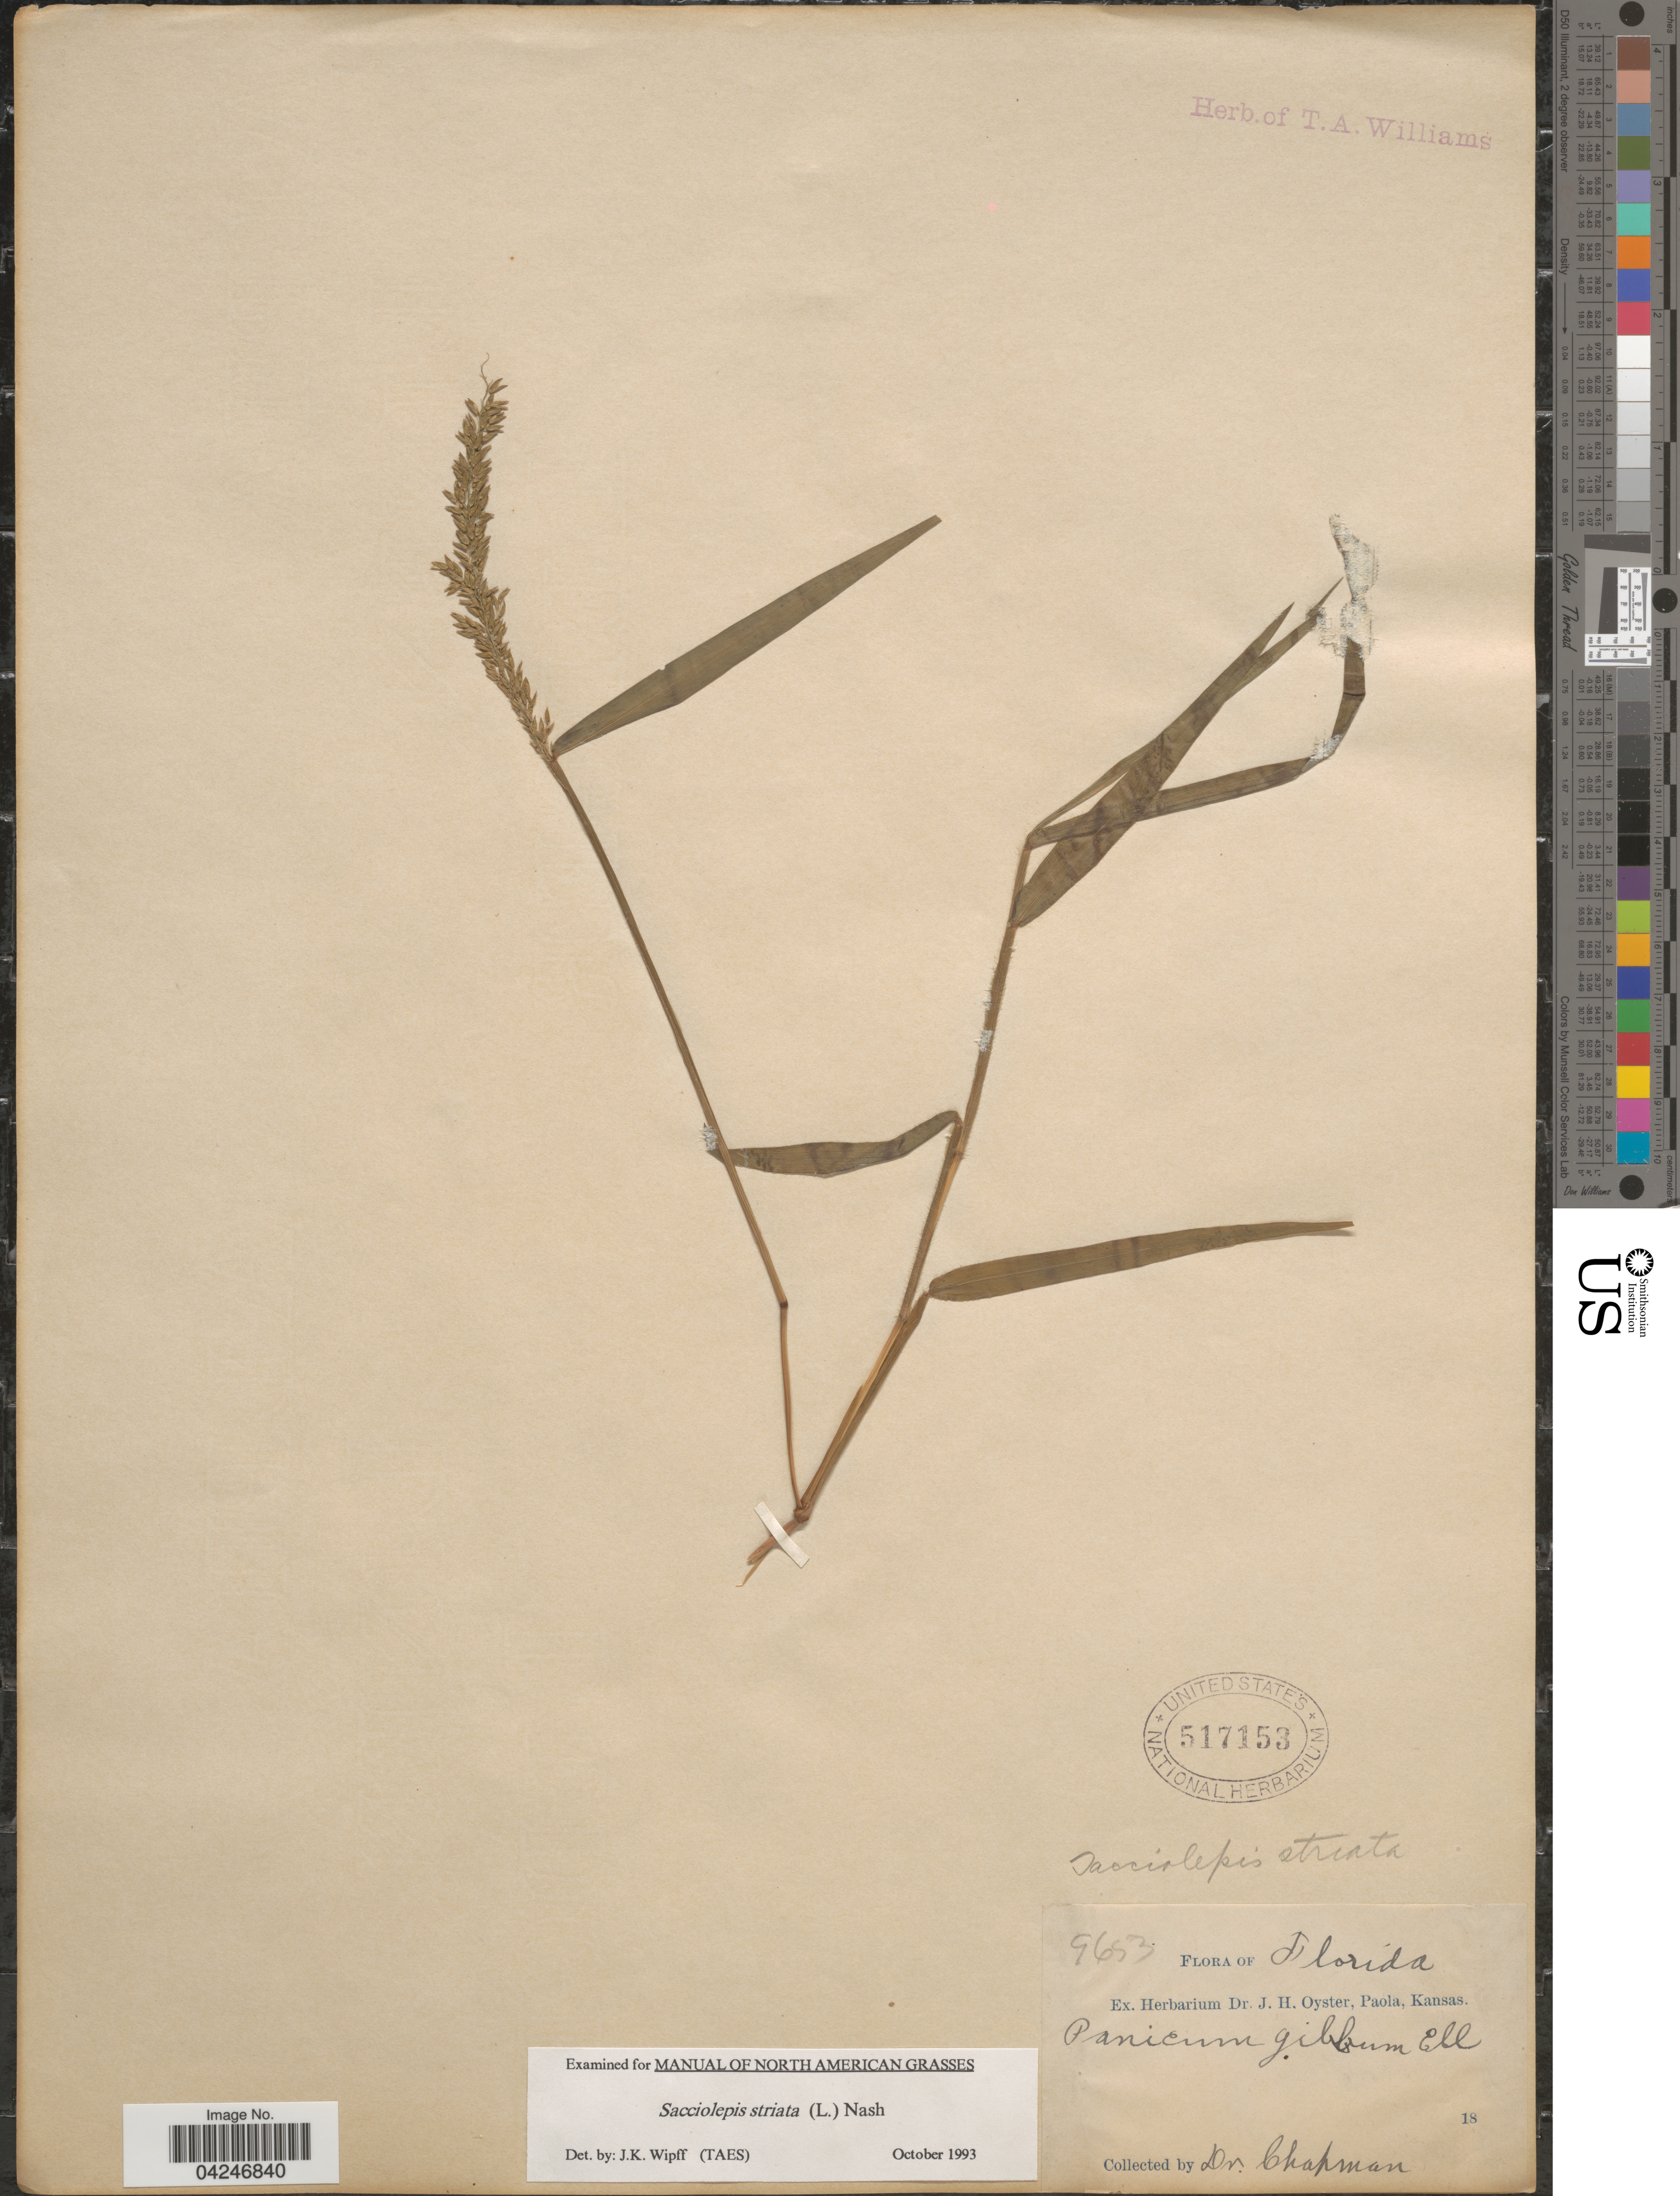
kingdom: Plantae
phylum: Tracheophyta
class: Liliopsida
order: Poales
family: Poaceae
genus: Sacciolepis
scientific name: Sacciolepis striata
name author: (L.) Nash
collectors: A. Chapman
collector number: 9653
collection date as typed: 18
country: United States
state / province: Florida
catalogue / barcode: US 517153